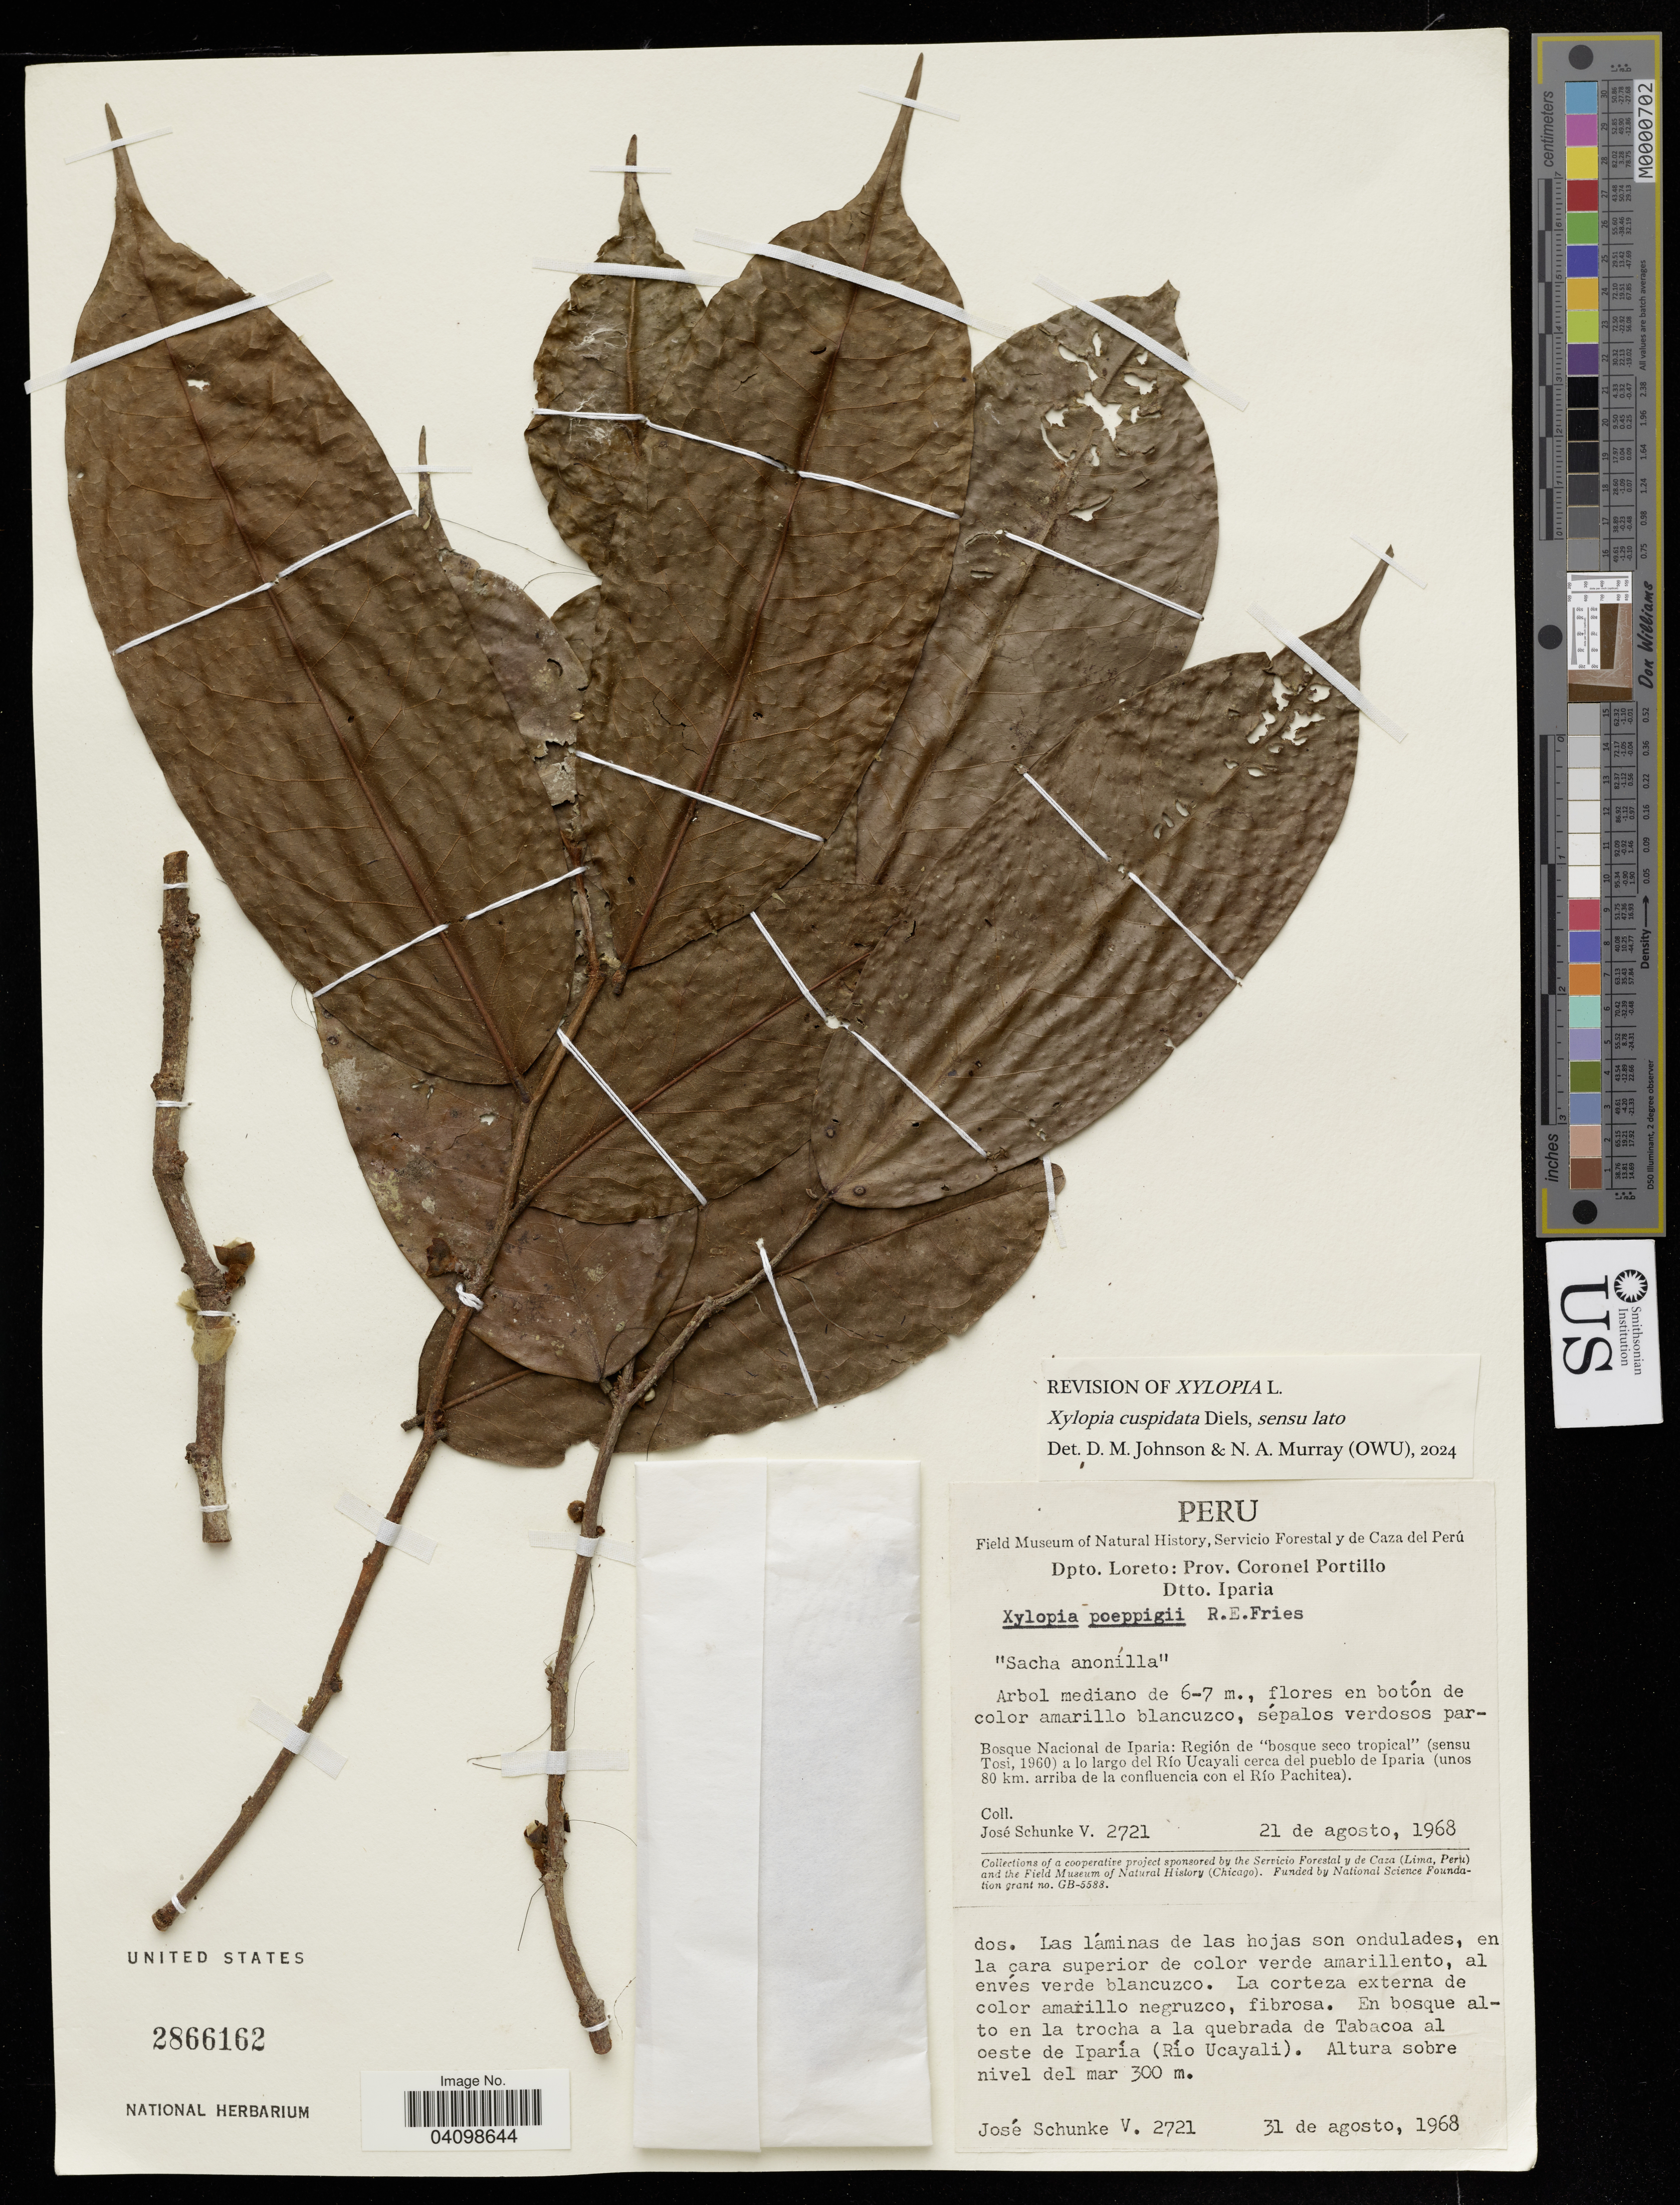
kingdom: Plantae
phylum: Tracheophyta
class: Magnoliopsida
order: Magnoliales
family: Annonaceae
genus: Xylopia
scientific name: Xylopia cuspidata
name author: Diels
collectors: J. Schunke Vigo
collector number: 2721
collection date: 1968-08-31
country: Peru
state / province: Loreto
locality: Prov. Coronel Portillo, Dtto. Iparia. Bosque Nacional de Iparia: Región de "bosque seco tropical" (sensu Tosi, 1960) a lo largo del Río Ucayali cerca del pueblo de Iparia (unos 80 km. arriba de la confluencia con el Río Pachitea).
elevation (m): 300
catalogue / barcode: US 2866162